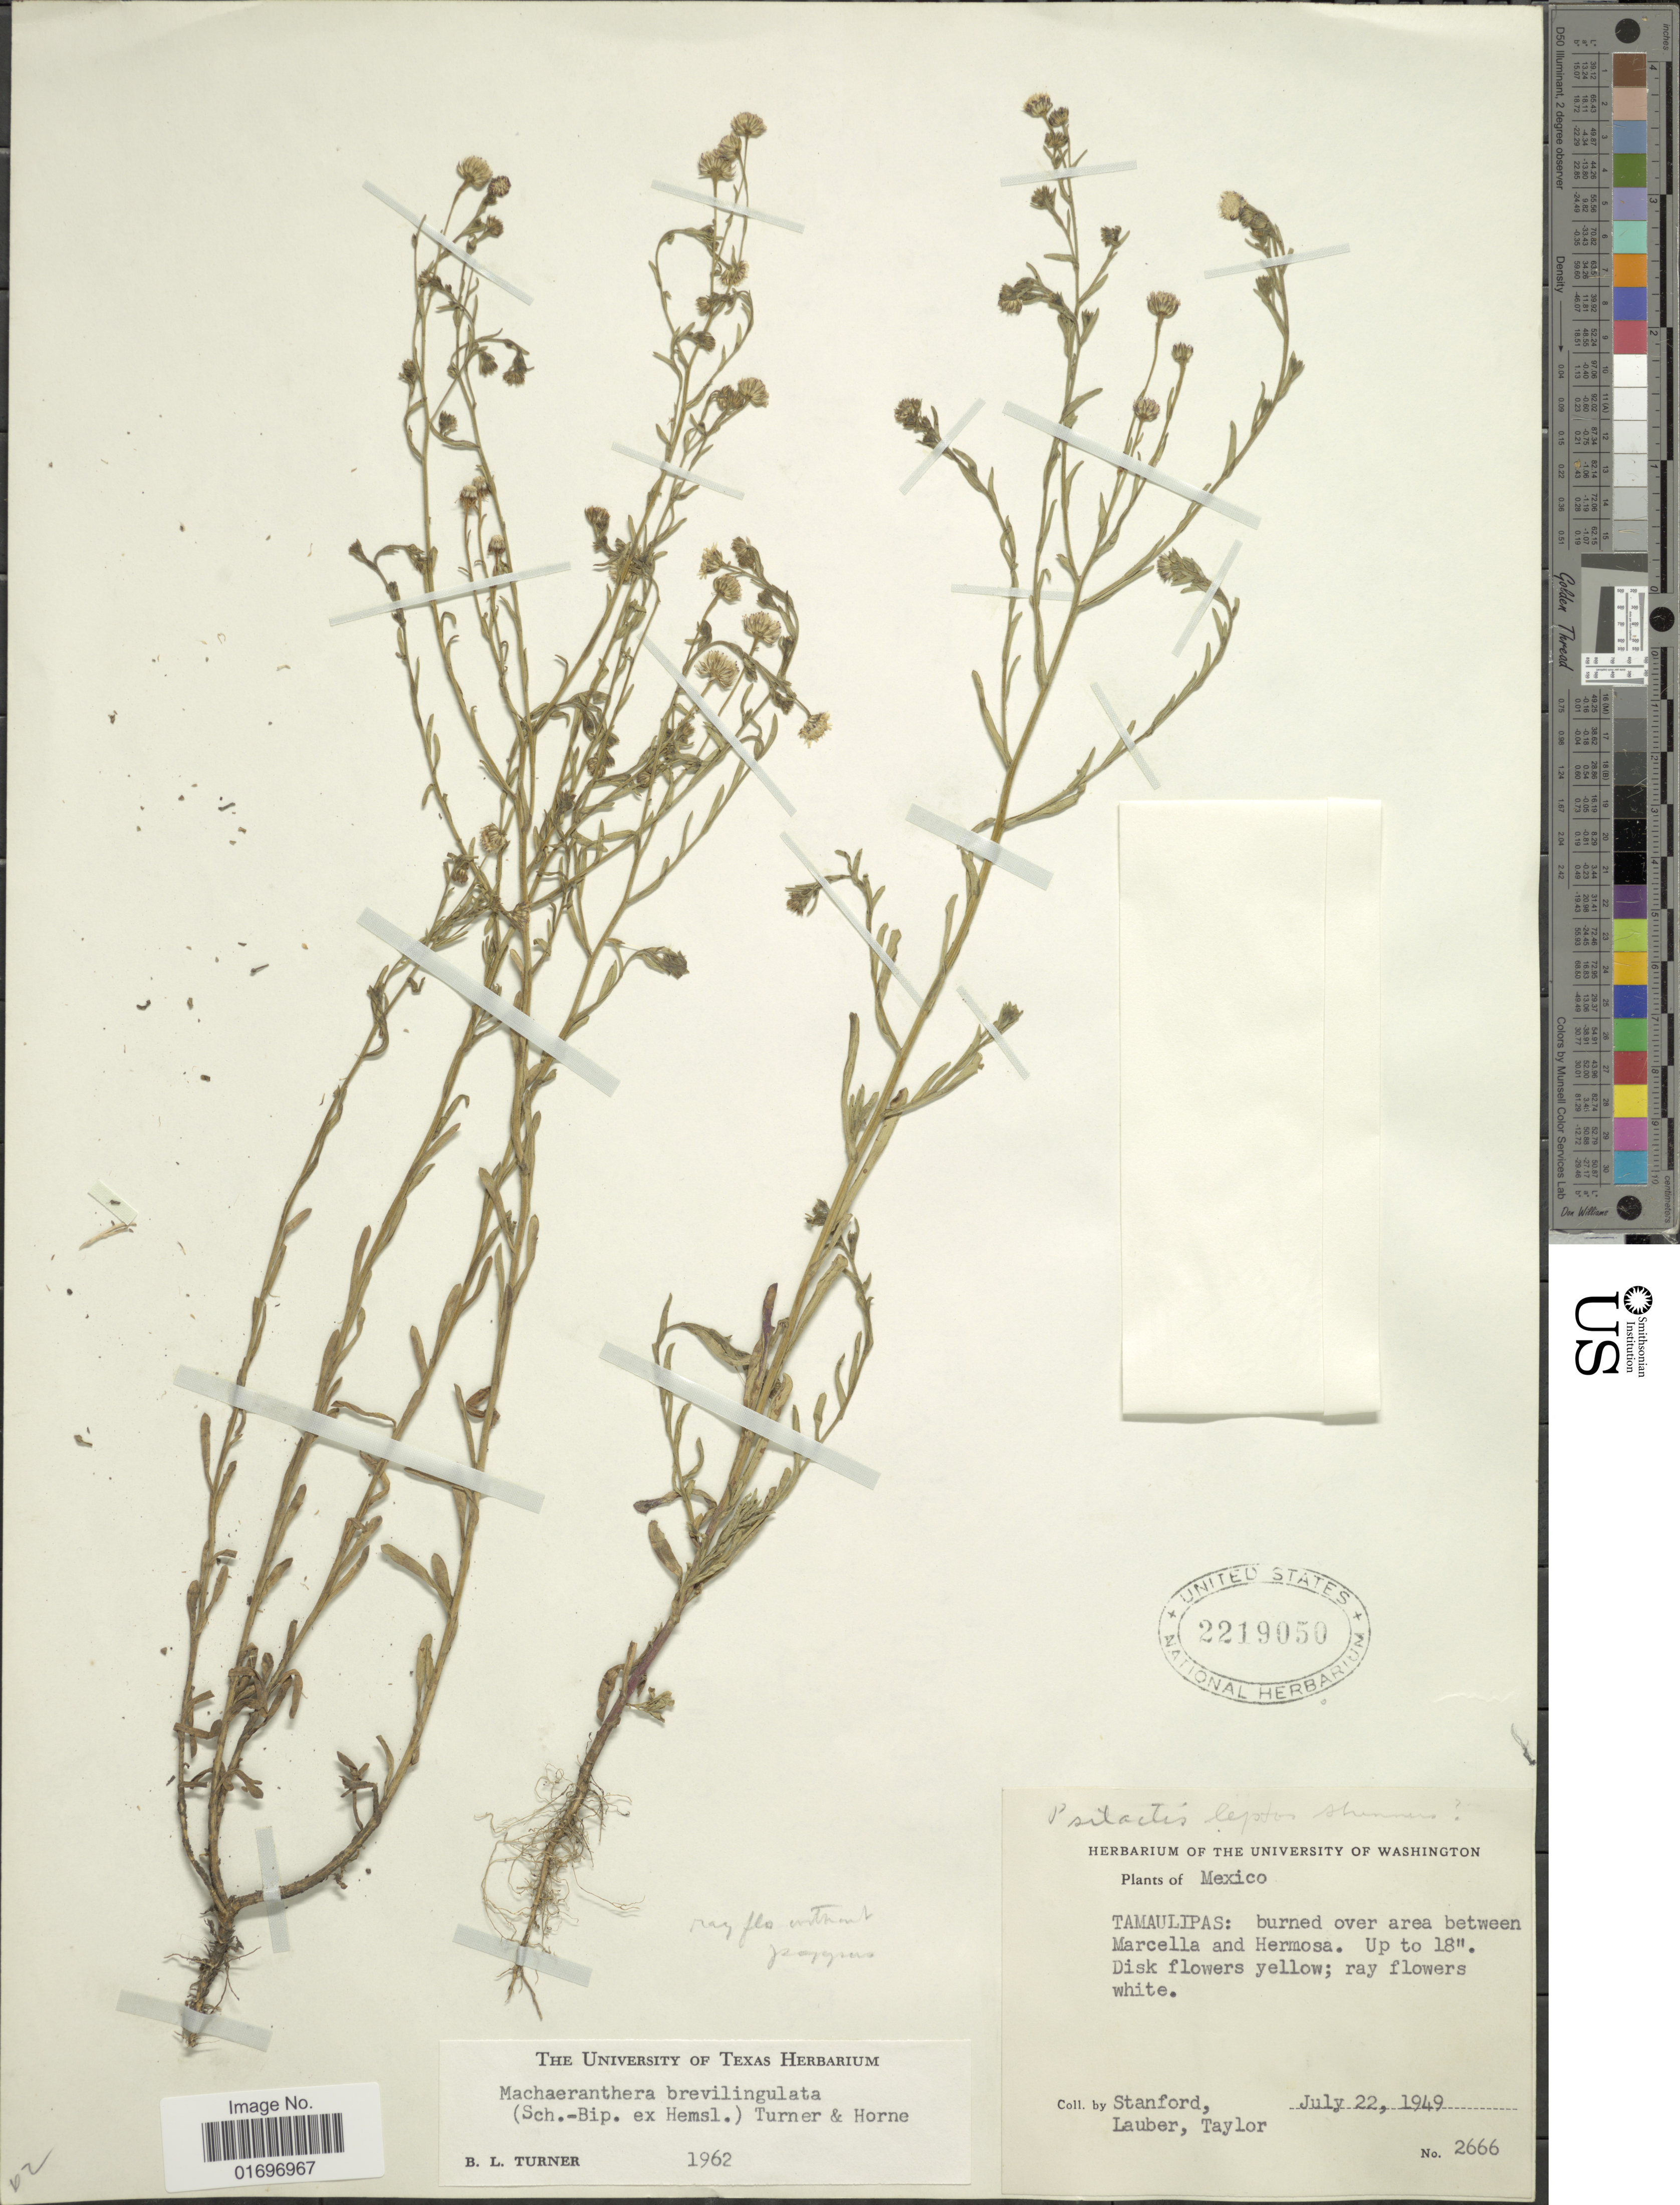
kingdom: Plantae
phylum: Tracheophyta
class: Magnoliopsida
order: Asterales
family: Asteraceae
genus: Psilactis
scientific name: Psilactis brevilingulata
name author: Sch. Bip. ex Hemsl.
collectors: -. Stanford, Lauber, -- & -- Taylor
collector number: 2666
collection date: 1949-07-22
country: Mexico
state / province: Tamaulipas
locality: Tamaulipas: burned over area between Marcella and Hermosa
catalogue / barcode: US 2219050